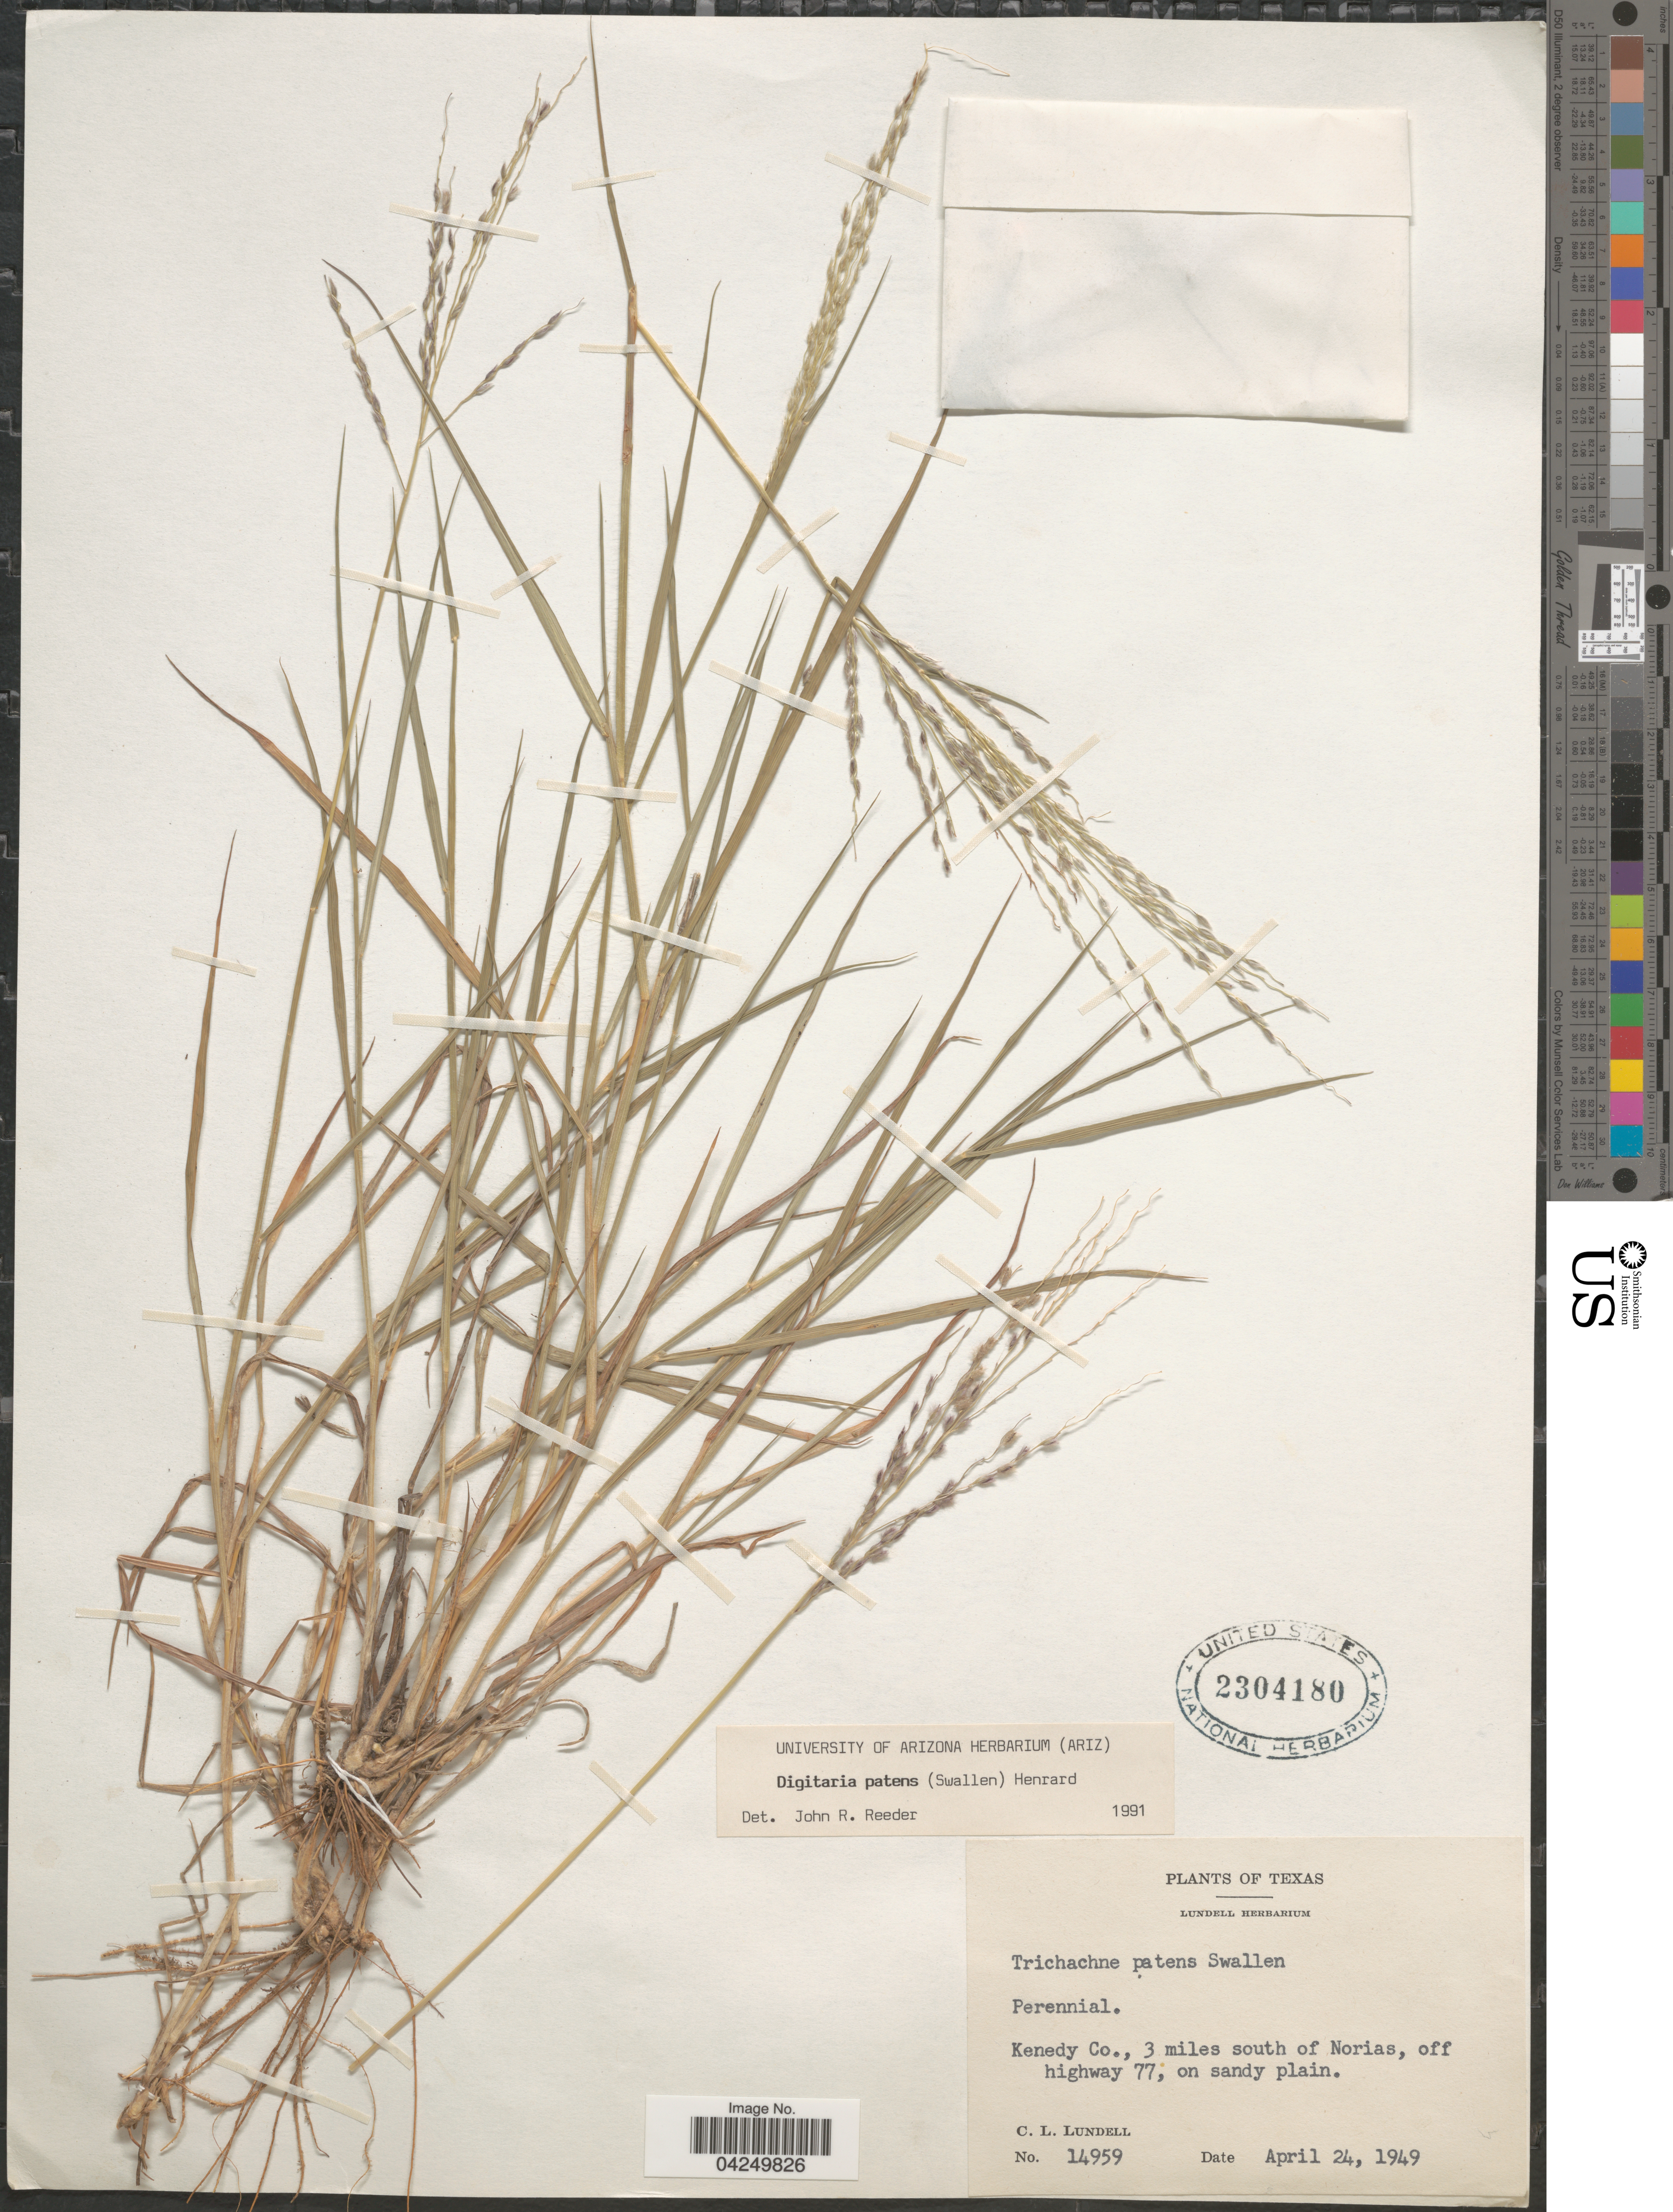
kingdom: Plantae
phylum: Tracheophyta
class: Liliopsida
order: Poales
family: Poaceae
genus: Digitaria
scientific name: Digitaria patens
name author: (Swallen) Henr.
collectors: C. L. Lundell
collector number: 14959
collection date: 1949-04-24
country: United States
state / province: Texas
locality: Kenedy Co., 3 miles south of Norias, off highway 77, on sandy plain.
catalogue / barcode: US 2304180